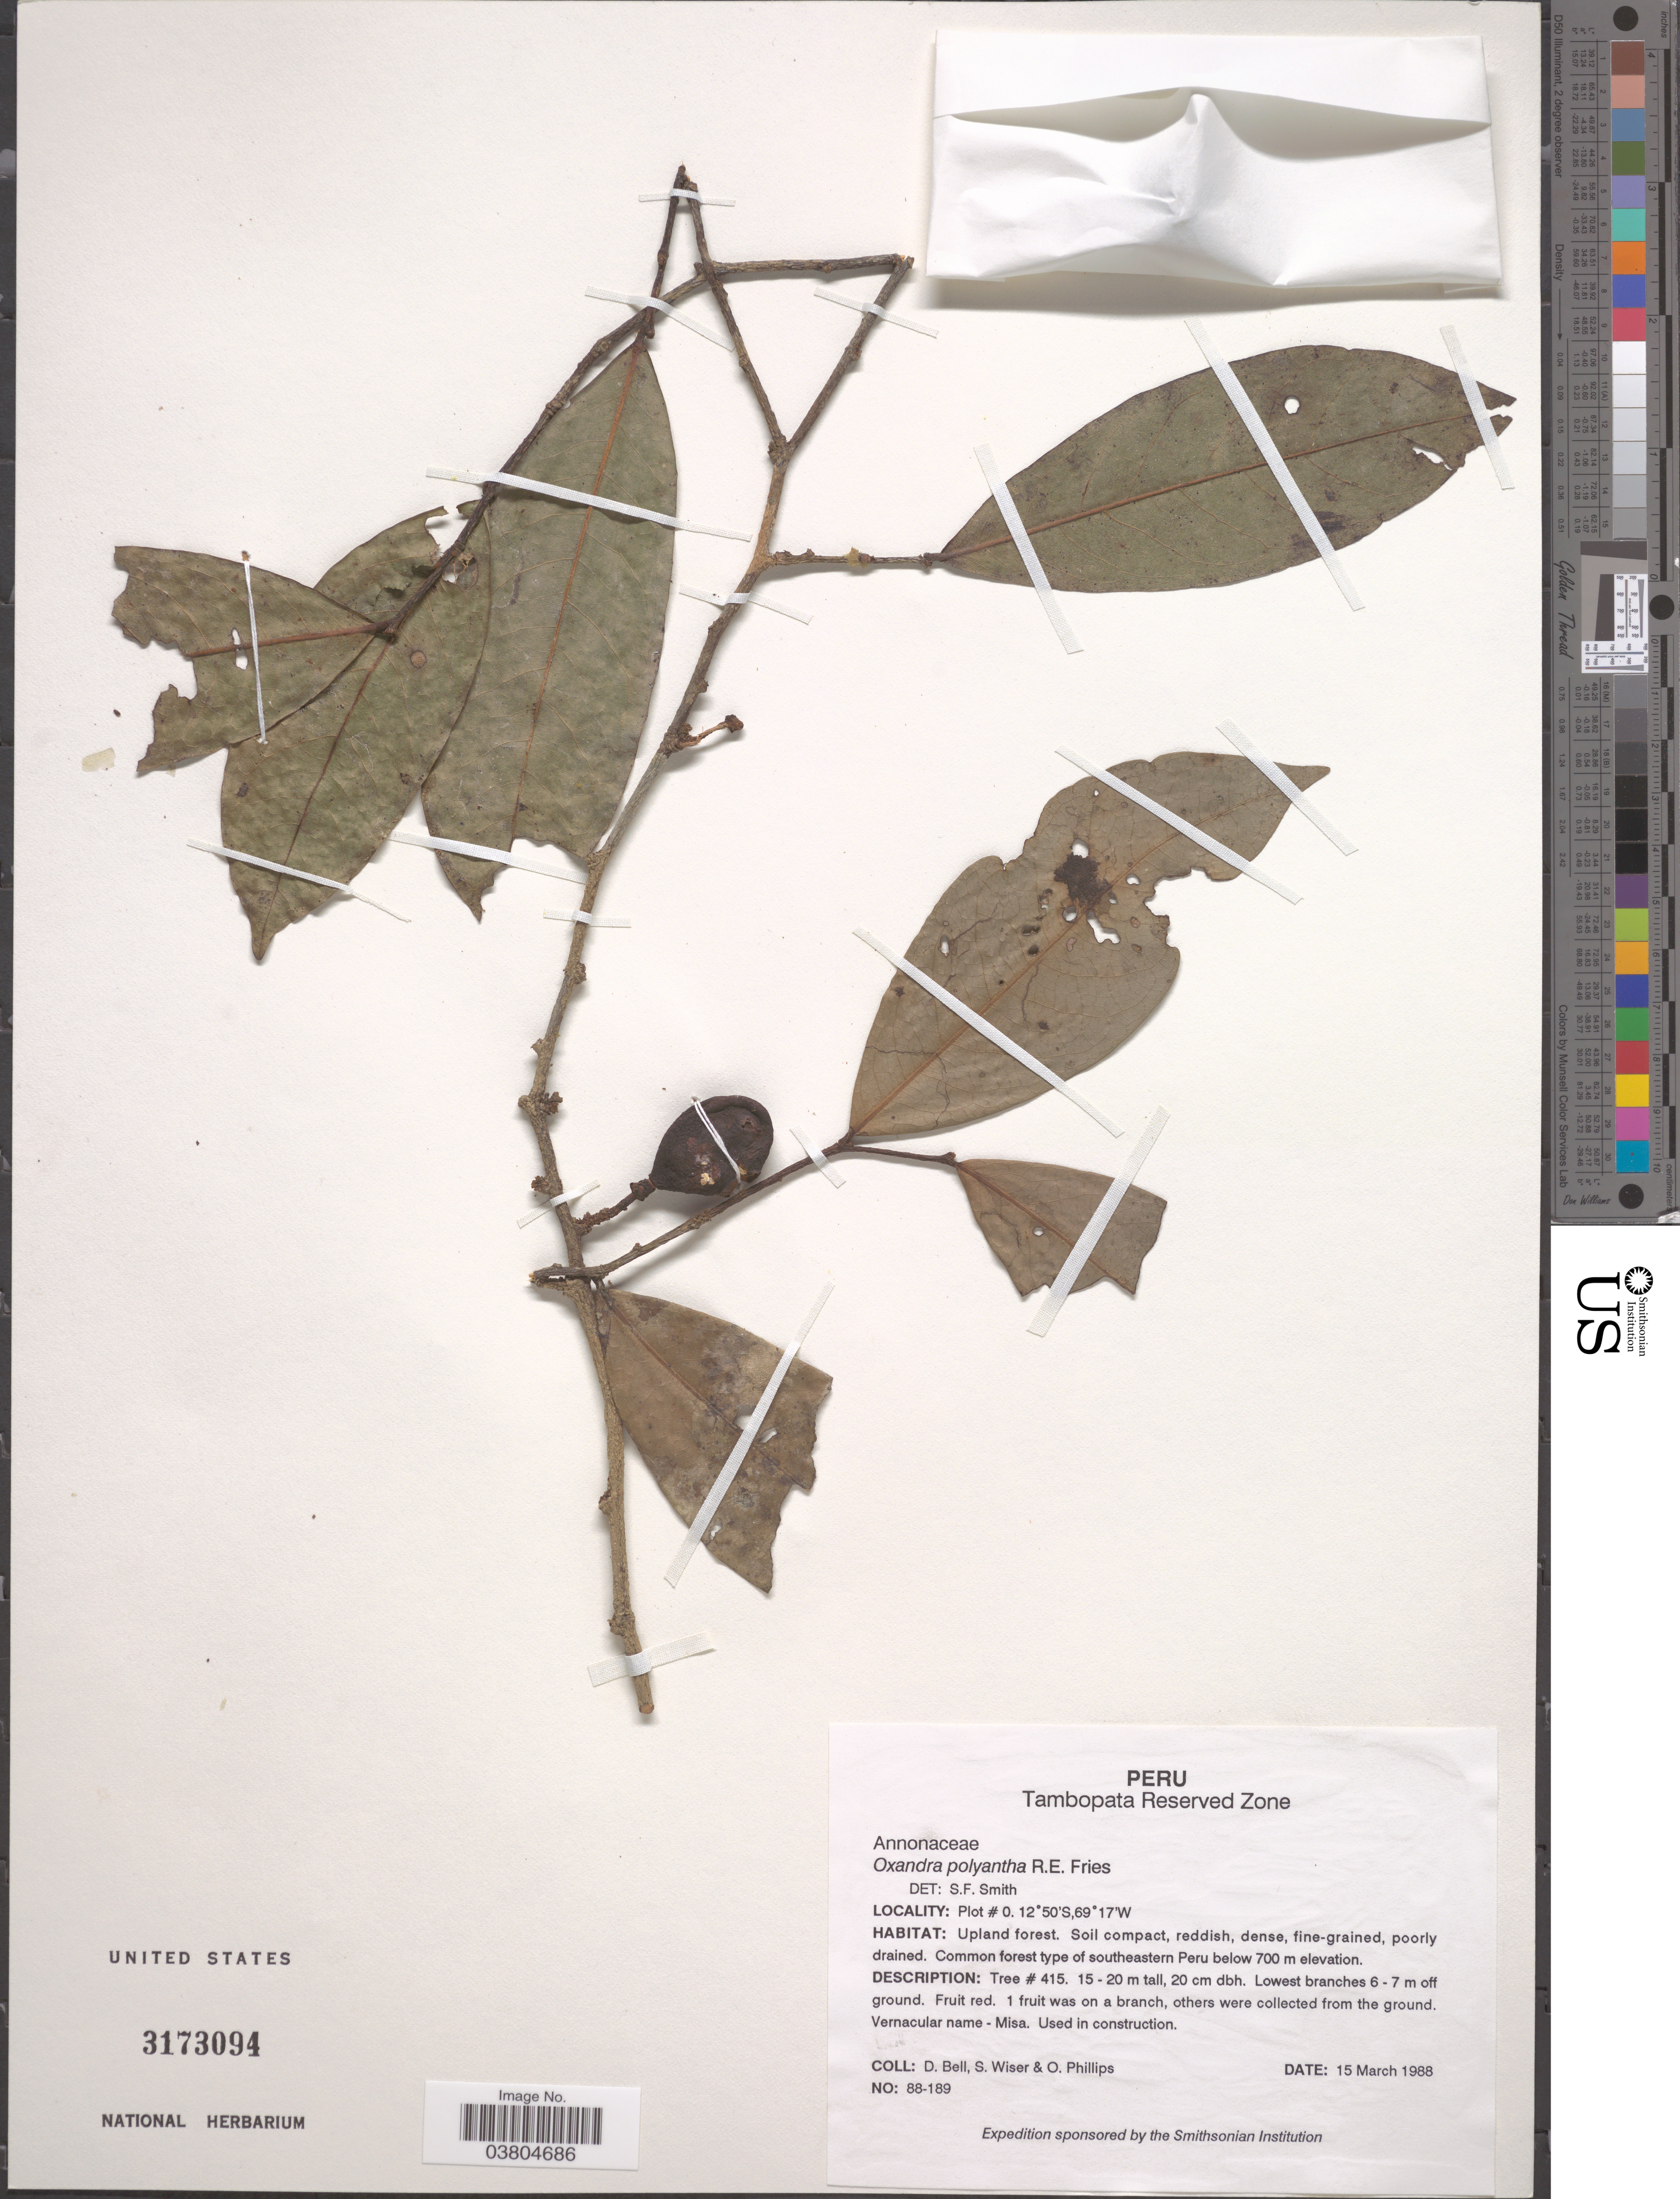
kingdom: Plantae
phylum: Tracheophyta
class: Magnoliopsida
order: Magnoliales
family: Annonaceae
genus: Oxandra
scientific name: Oxandra polyantha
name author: R.E. Fr.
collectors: D. A. Bell, S. Wiser & O. Phillips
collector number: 88-189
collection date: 1988-03-15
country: Peru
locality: Tambopata Reserved Zone. Upland forest. Common forest type of southeastern Peru.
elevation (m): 700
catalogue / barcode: US 3173094